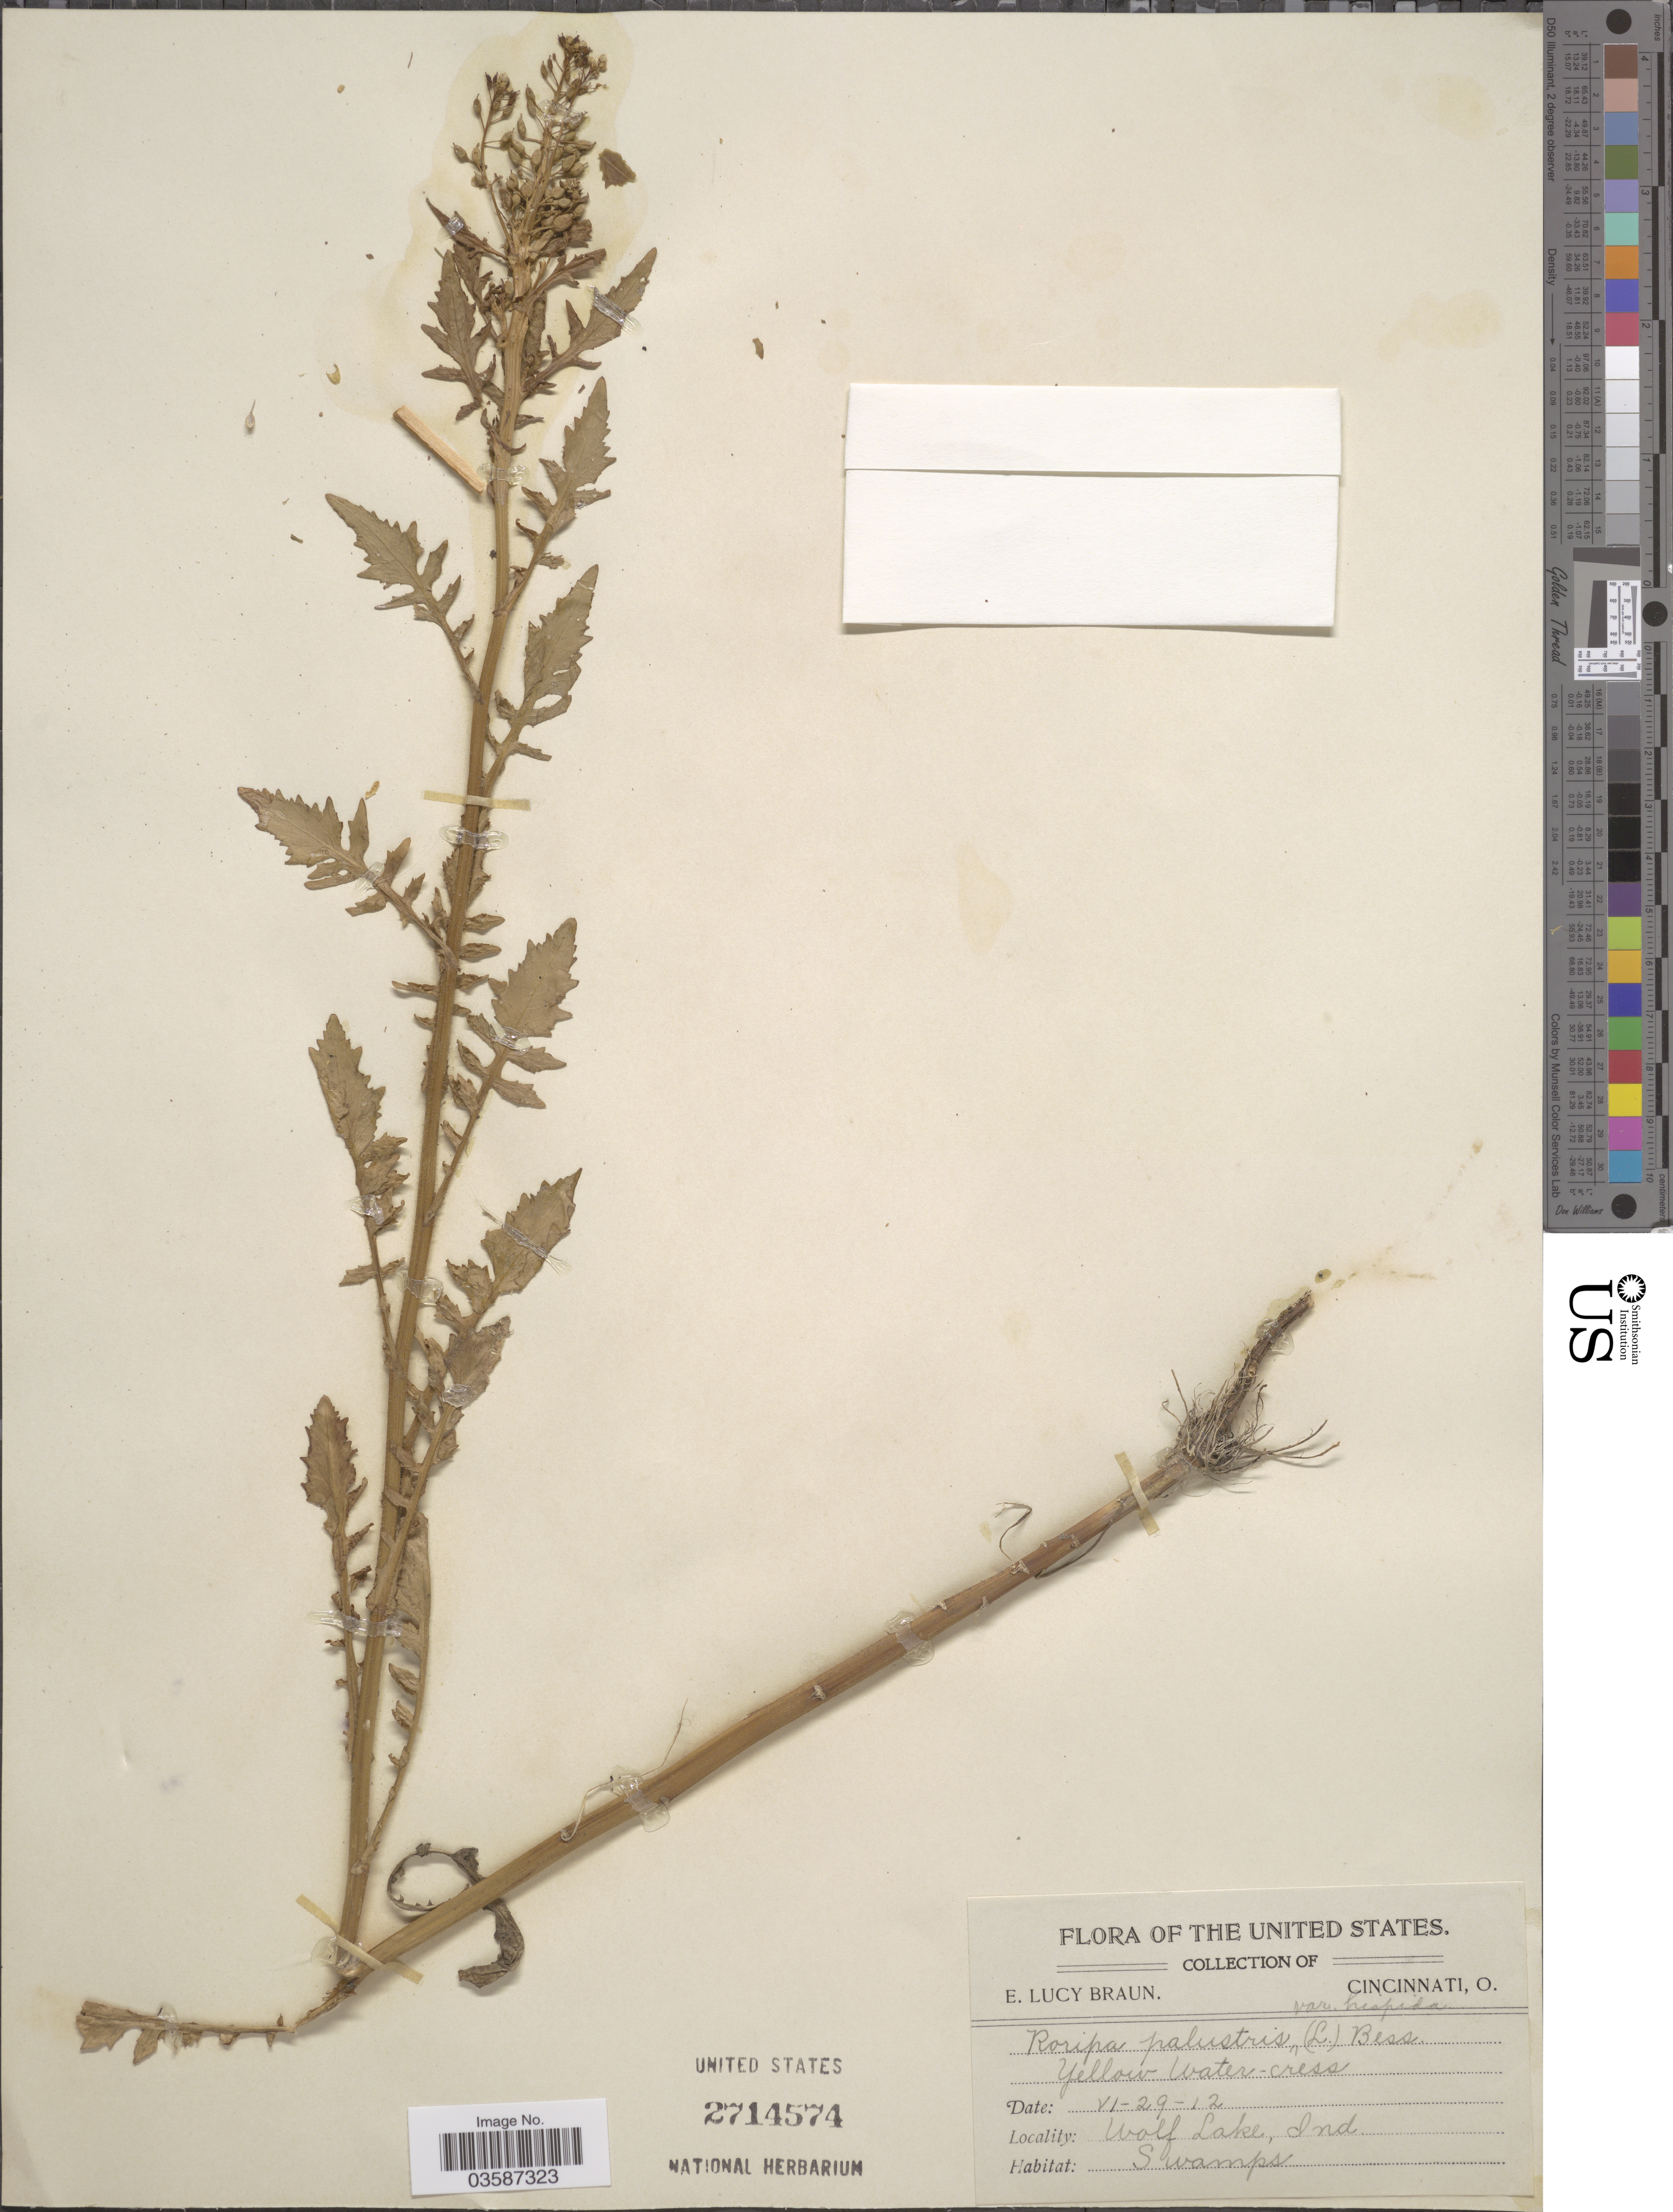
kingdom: Plantae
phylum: Tracheophyta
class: Magnoliopsida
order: Brassicales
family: Brassicaceae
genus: Rorippa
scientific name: Rorippa islandica var. hispida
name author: (Desv.) Butters & Abbe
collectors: E. L. Braun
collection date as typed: Transcribed d/m/y: 29/6/12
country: United States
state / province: Indiana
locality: Wolf Lake.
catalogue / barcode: US 2714574